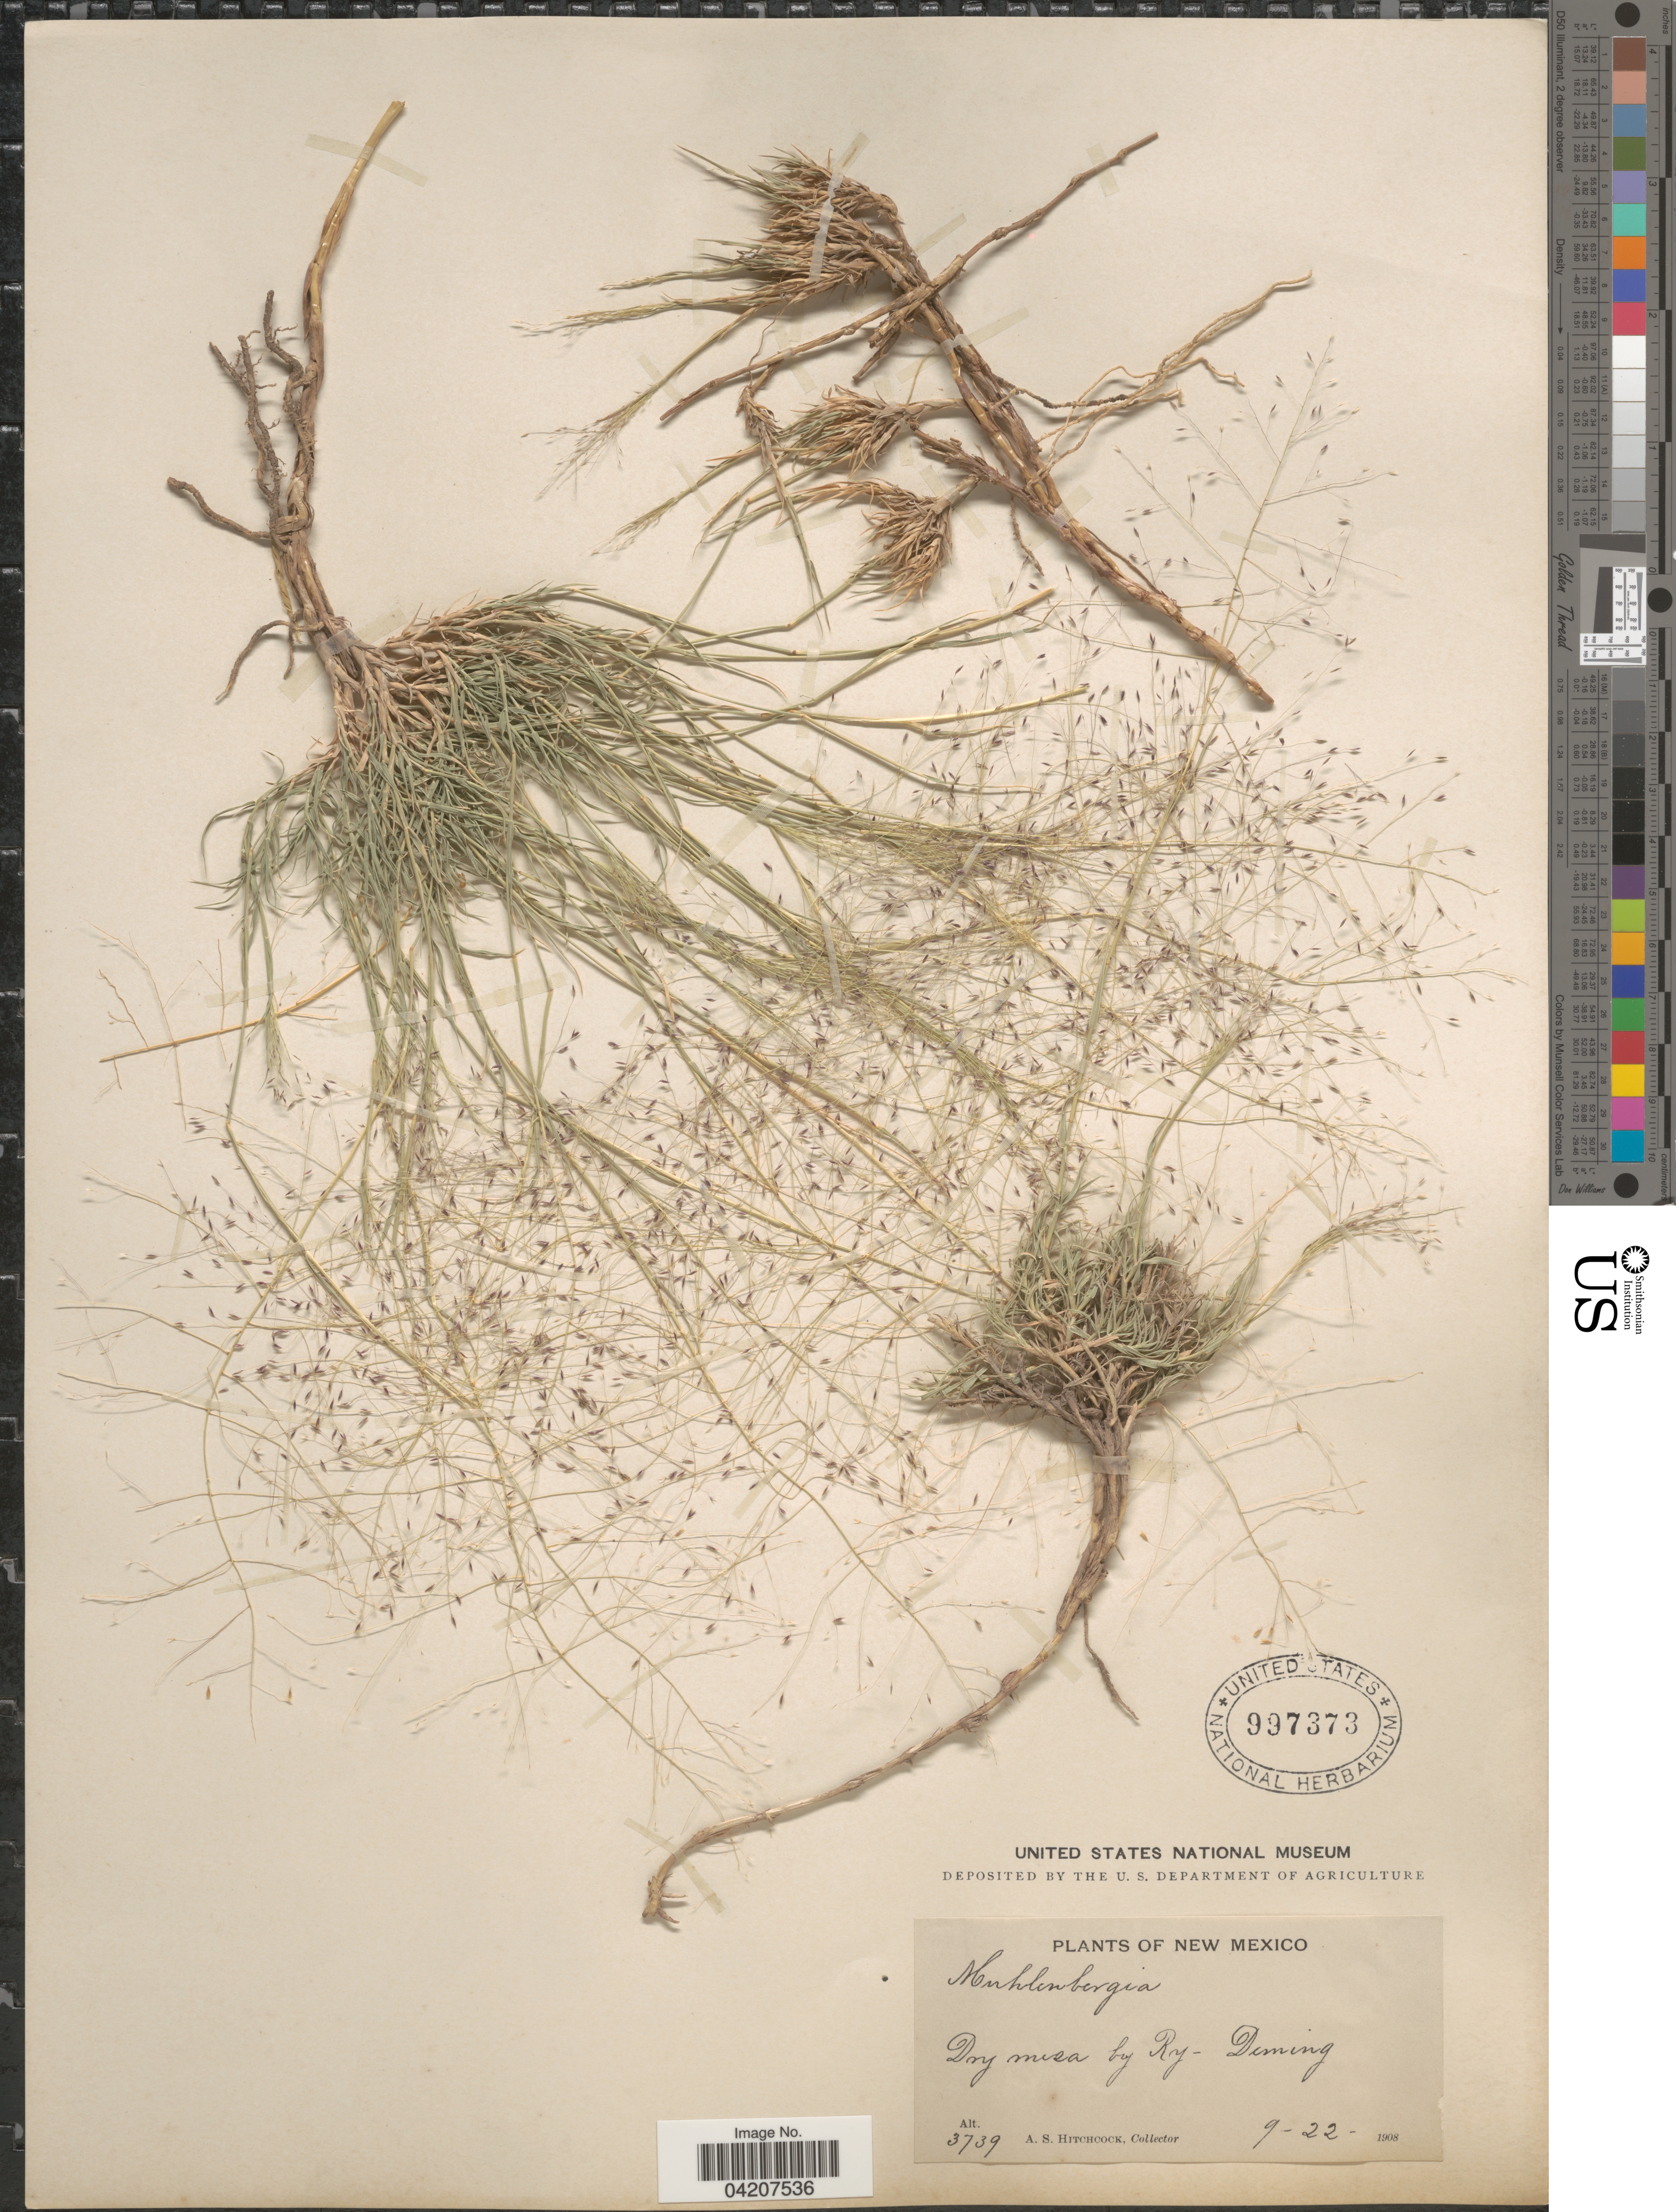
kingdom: Plantae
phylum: Tracheophyta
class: Liliopsida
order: Poales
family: Poaceae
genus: Muhlenbergia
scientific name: Muhlenbergia arenacea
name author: (Buckley) Hitchc.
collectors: A. S. Hitchcock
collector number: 3739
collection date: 1908-09-22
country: United States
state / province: New Mexico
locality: Dry mesa by Ry - Deming.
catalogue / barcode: US 997373